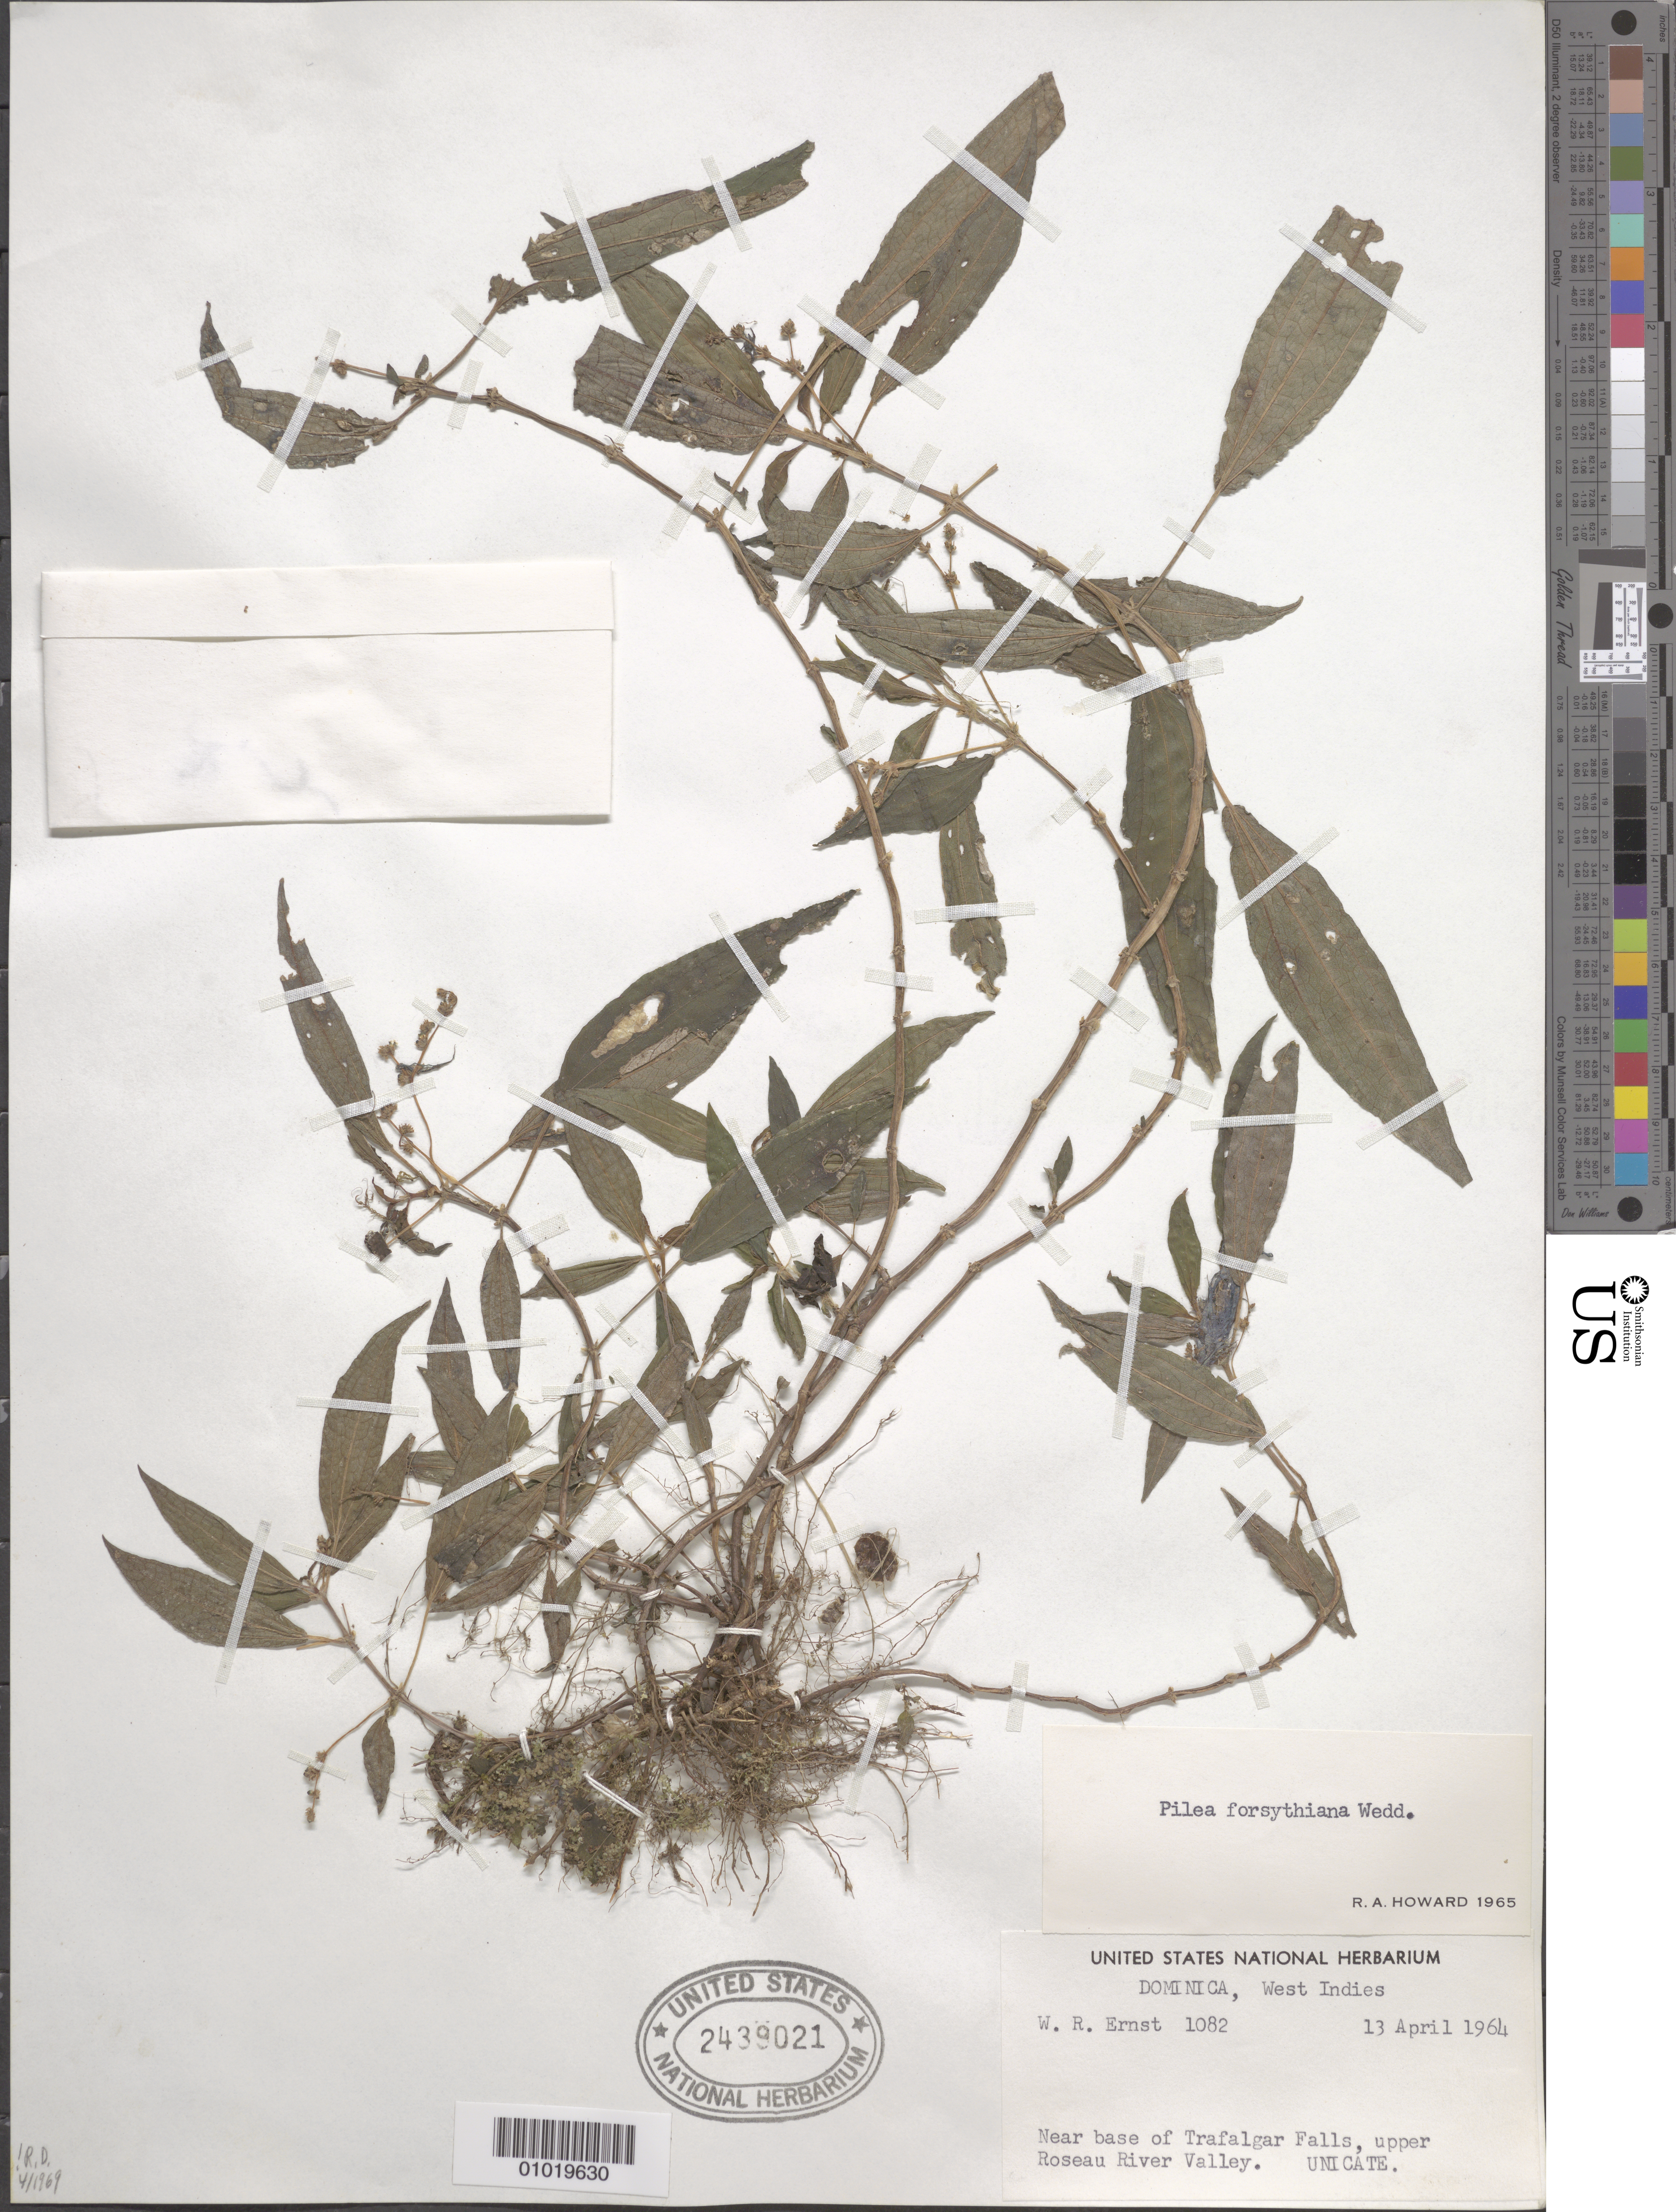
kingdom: Plantae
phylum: Tracheophyta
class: Magnoliopsida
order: Rosales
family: Urticaceae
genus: Pilea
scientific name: Pilea forsythiana var. forsythiana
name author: Wedd.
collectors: W. R. Ernst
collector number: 1082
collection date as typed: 13 Apr 1964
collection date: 1964-04-13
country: Dominica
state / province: St. George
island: Dominica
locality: Near the base of Trafalgar Falls, upper Roseau River Valley.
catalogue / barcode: US 2439021